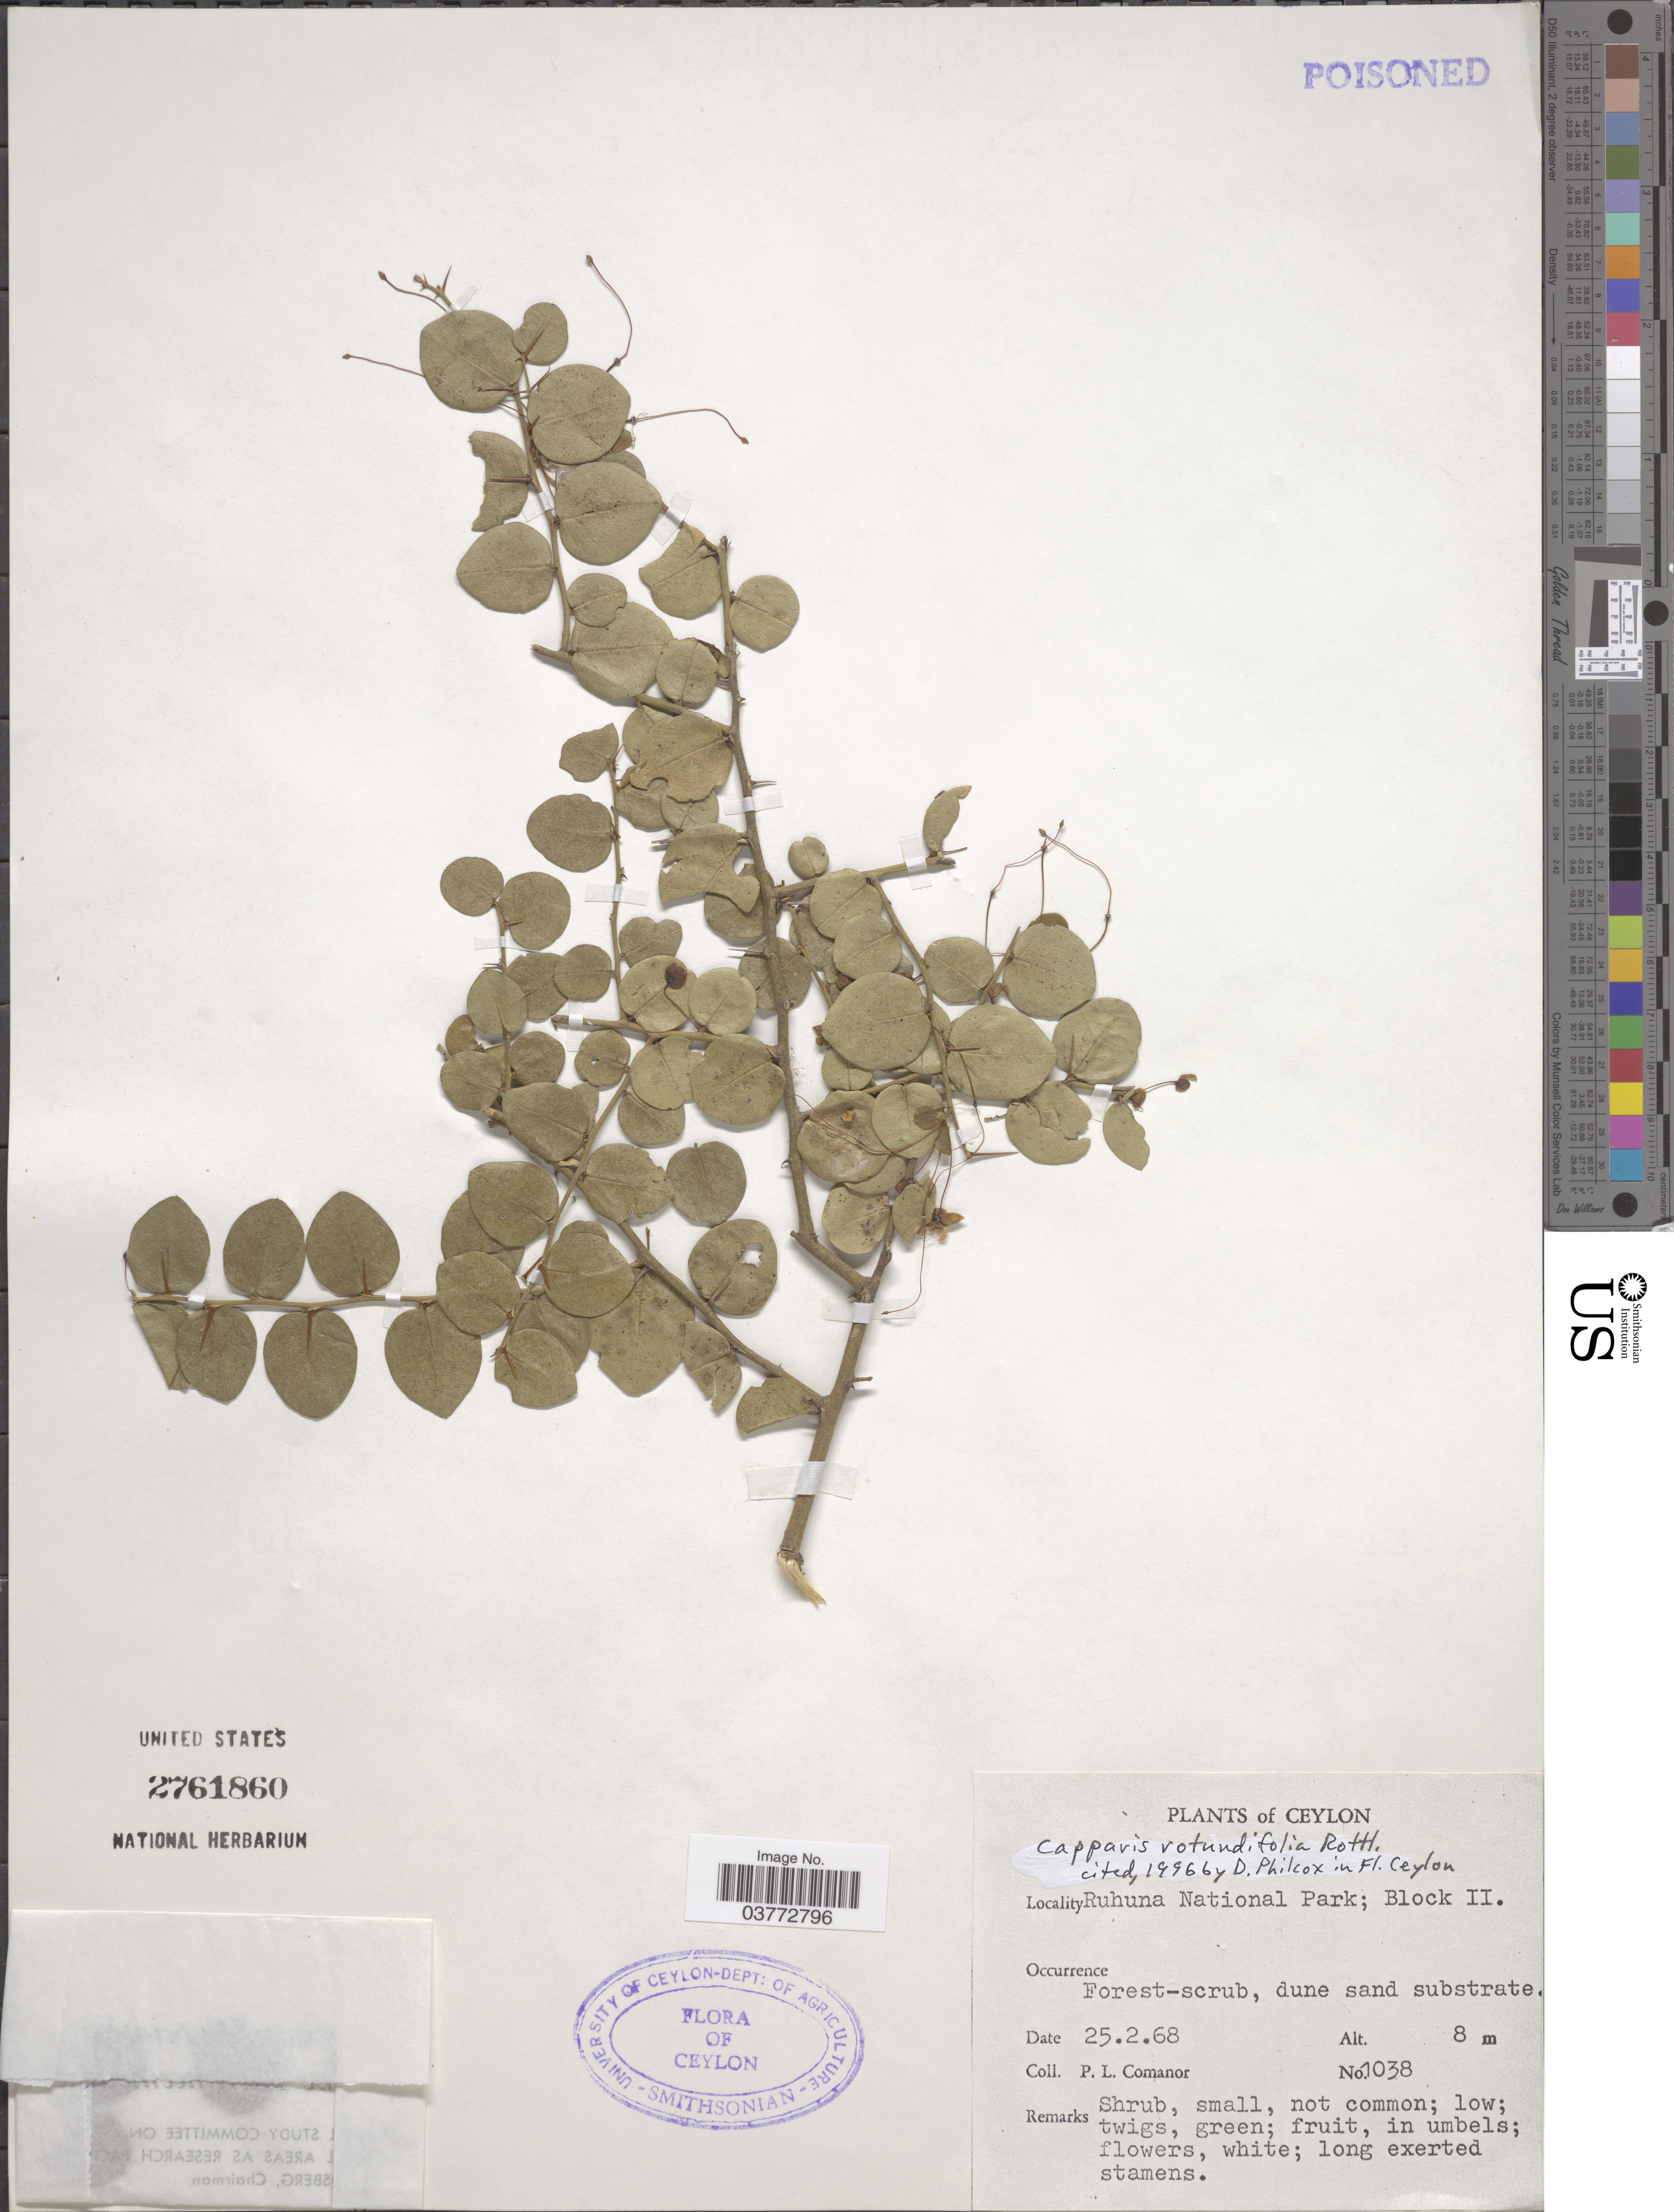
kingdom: Plantae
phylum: Tracheophyta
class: Magnoliopsida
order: Brassicales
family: Capparaceae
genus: Capparis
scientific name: Capparis rotundifolia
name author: Rottler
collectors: P. Comanor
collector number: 1038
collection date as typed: Transcribed d/m/y: 25/2/68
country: Sri Lanka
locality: Ceylon. Ruhuna National Park; Block II.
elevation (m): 8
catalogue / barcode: US 2761860